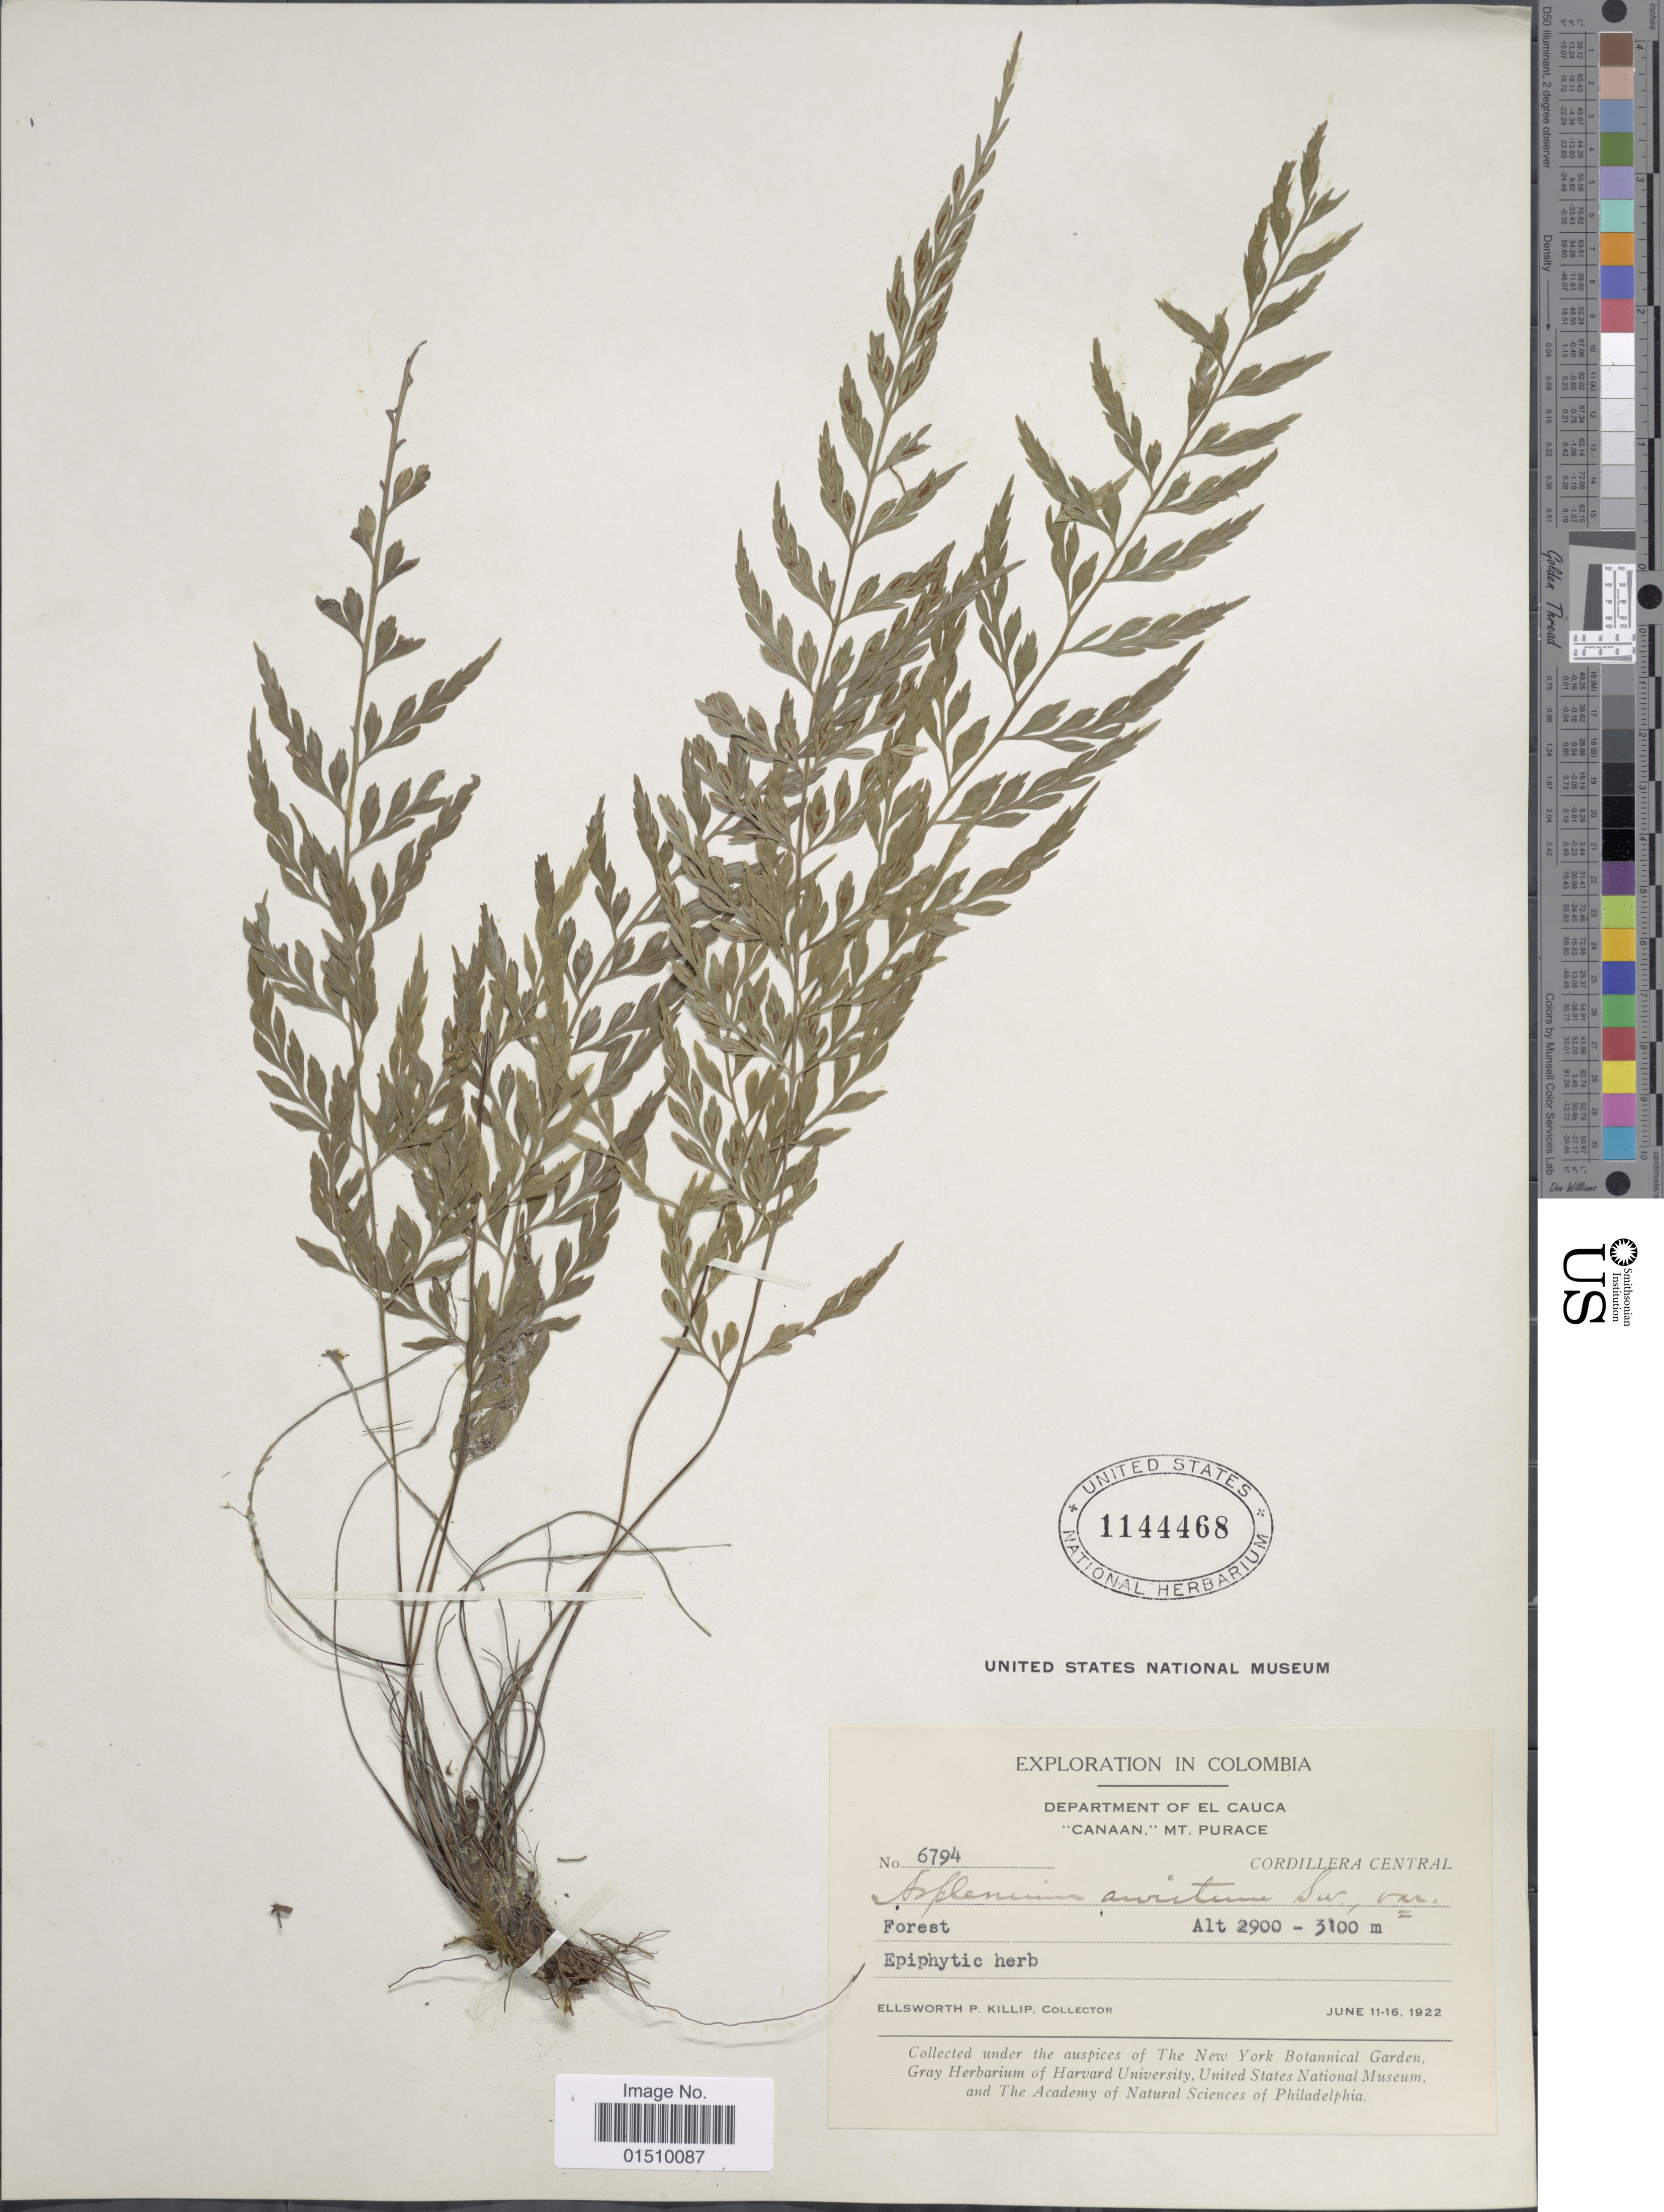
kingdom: Plantae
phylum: Tracheophyta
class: Polypodiopsida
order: Polypodiales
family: Aspleniaceae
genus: Asplenium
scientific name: Asplenium auritum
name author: Sw.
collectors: E. P. Killip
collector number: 6794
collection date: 1922-06-11/1922-06-16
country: Colombia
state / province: Cauca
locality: Colombia, Department of El Cauca, "Canaan," Mt. Purace, Cordillera Central.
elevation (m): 2900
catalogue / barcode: US 1144468